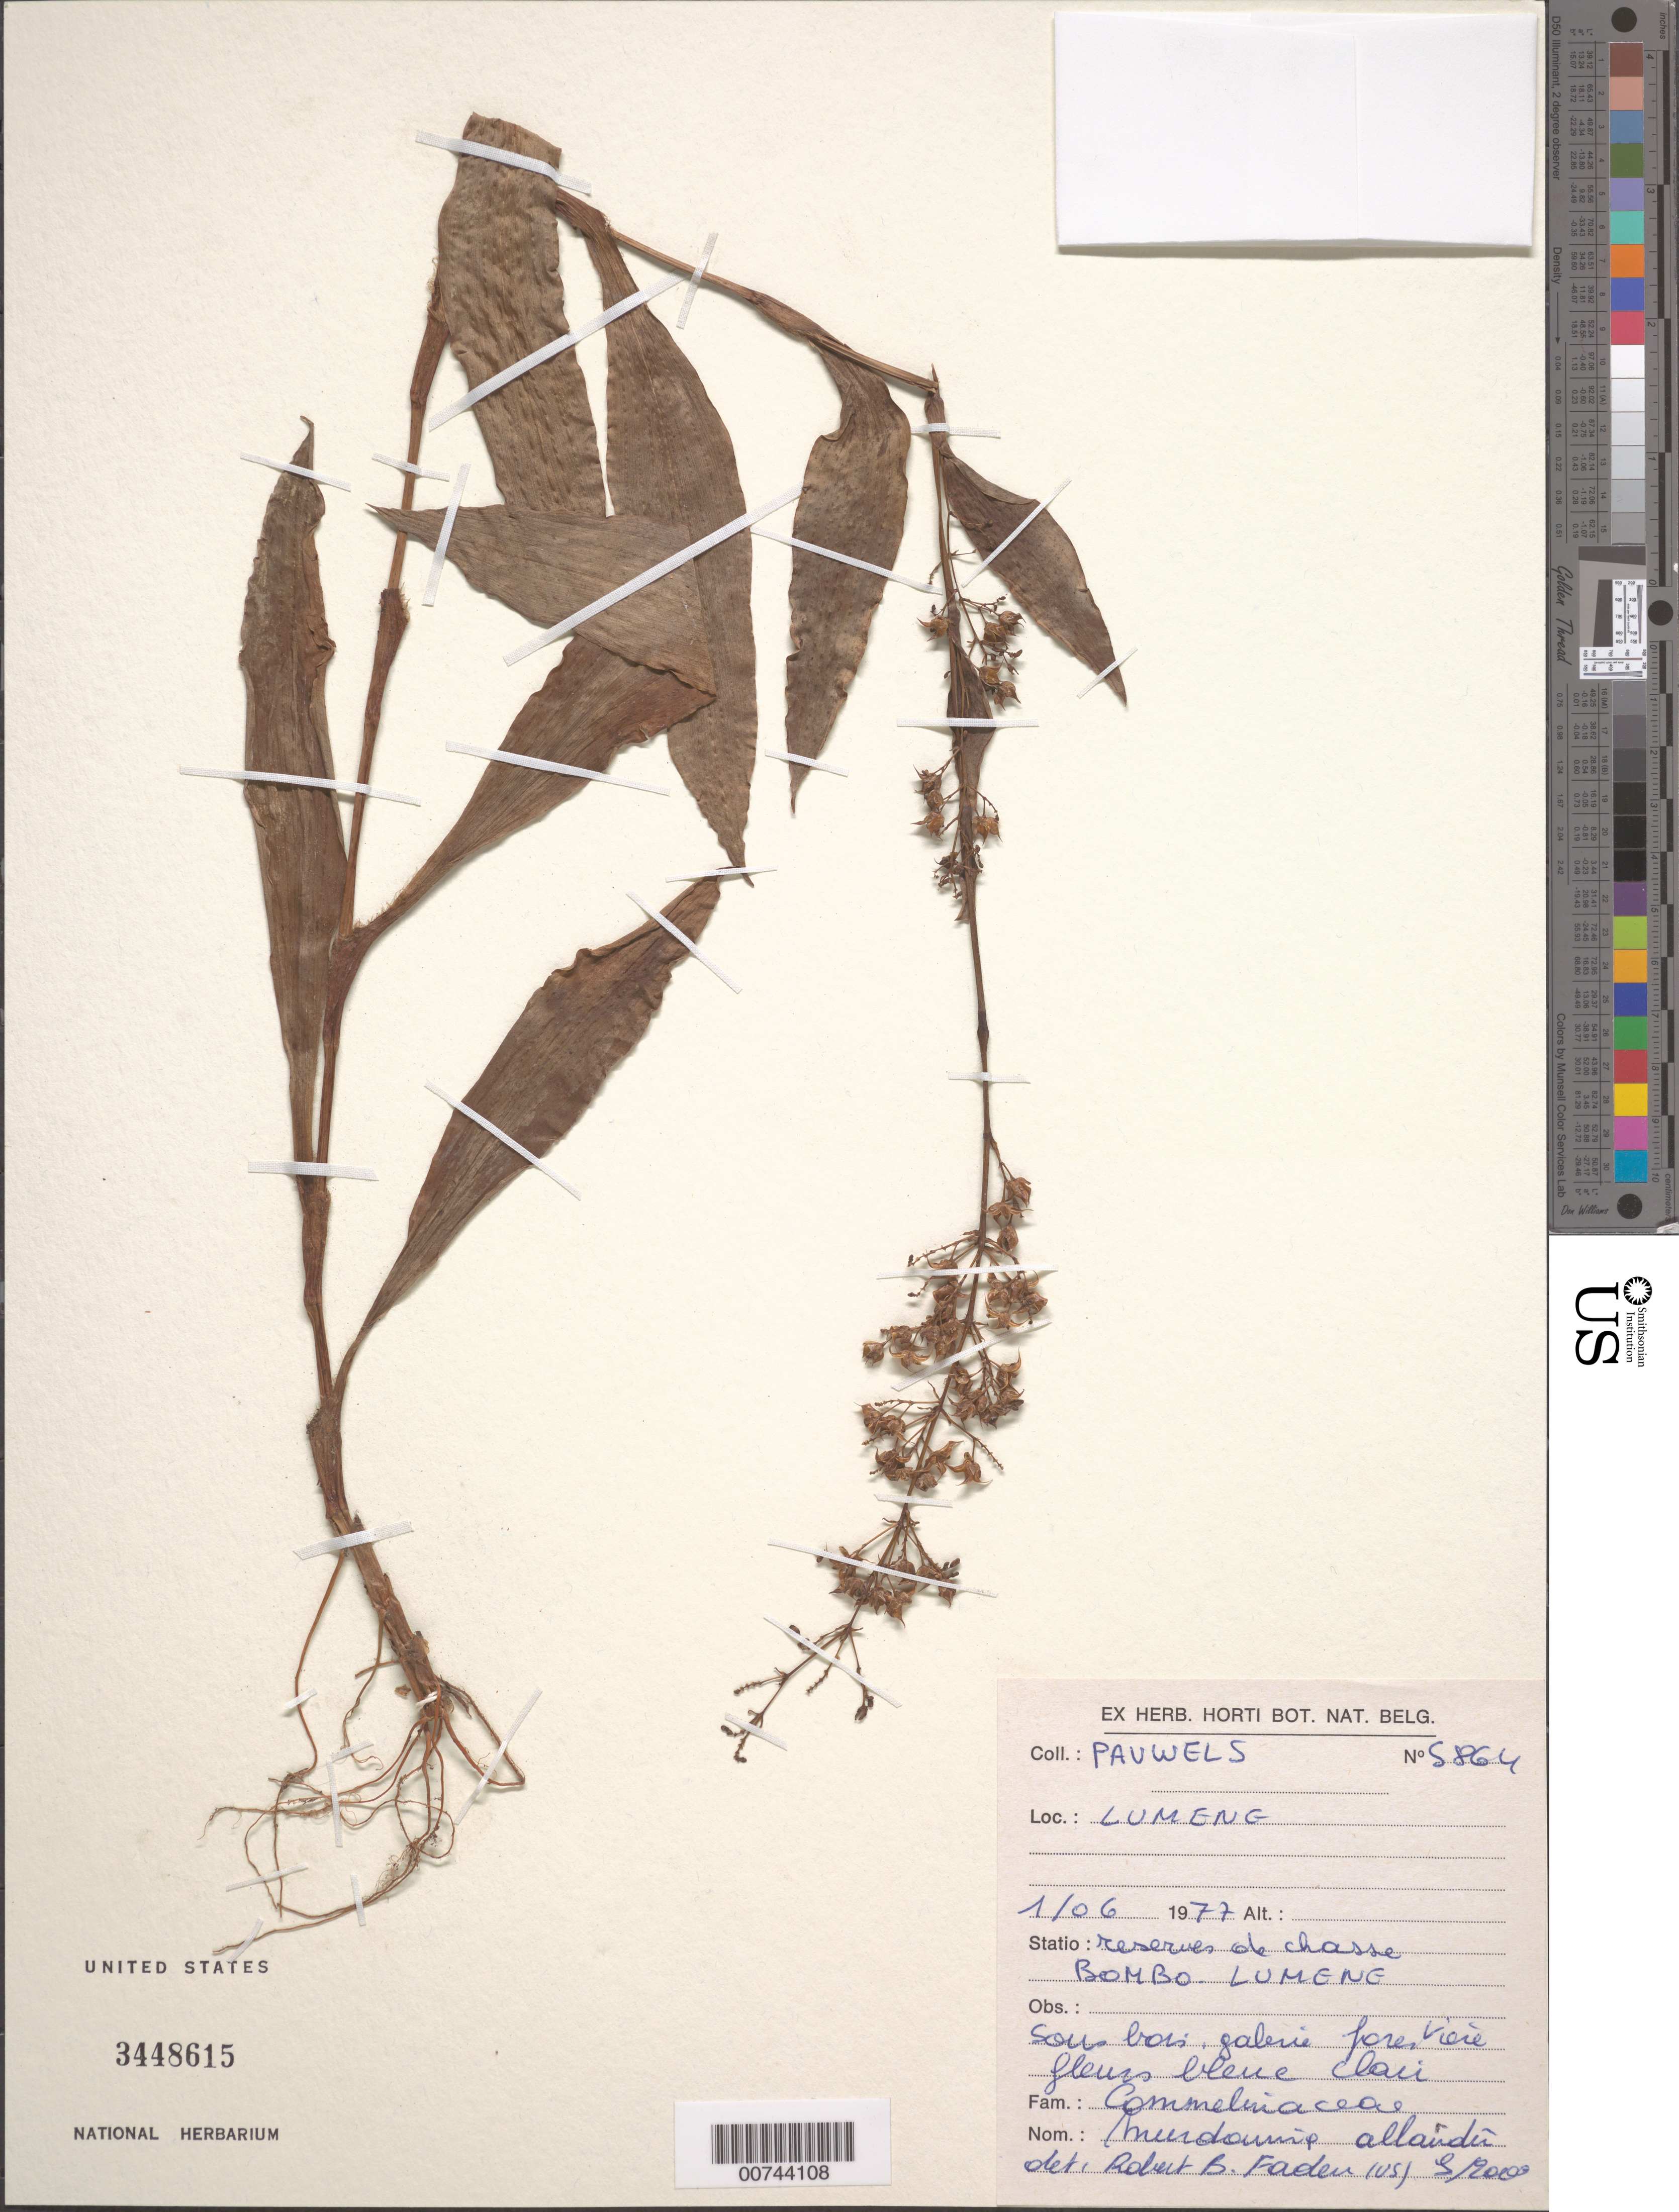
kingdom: Plantae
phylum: Tracheophyta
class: Liliopsida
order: Commelinales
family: Commelinaceae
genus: Murdannia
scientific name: Murdannia allardii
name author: (De Wild.)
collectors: L. Pauwels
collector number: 5864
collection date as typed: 01 Jun 1977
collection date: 1977-06-01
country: Congo, Democratic Republic of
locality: Bombo, Lumeme.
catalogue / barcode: US 3448615